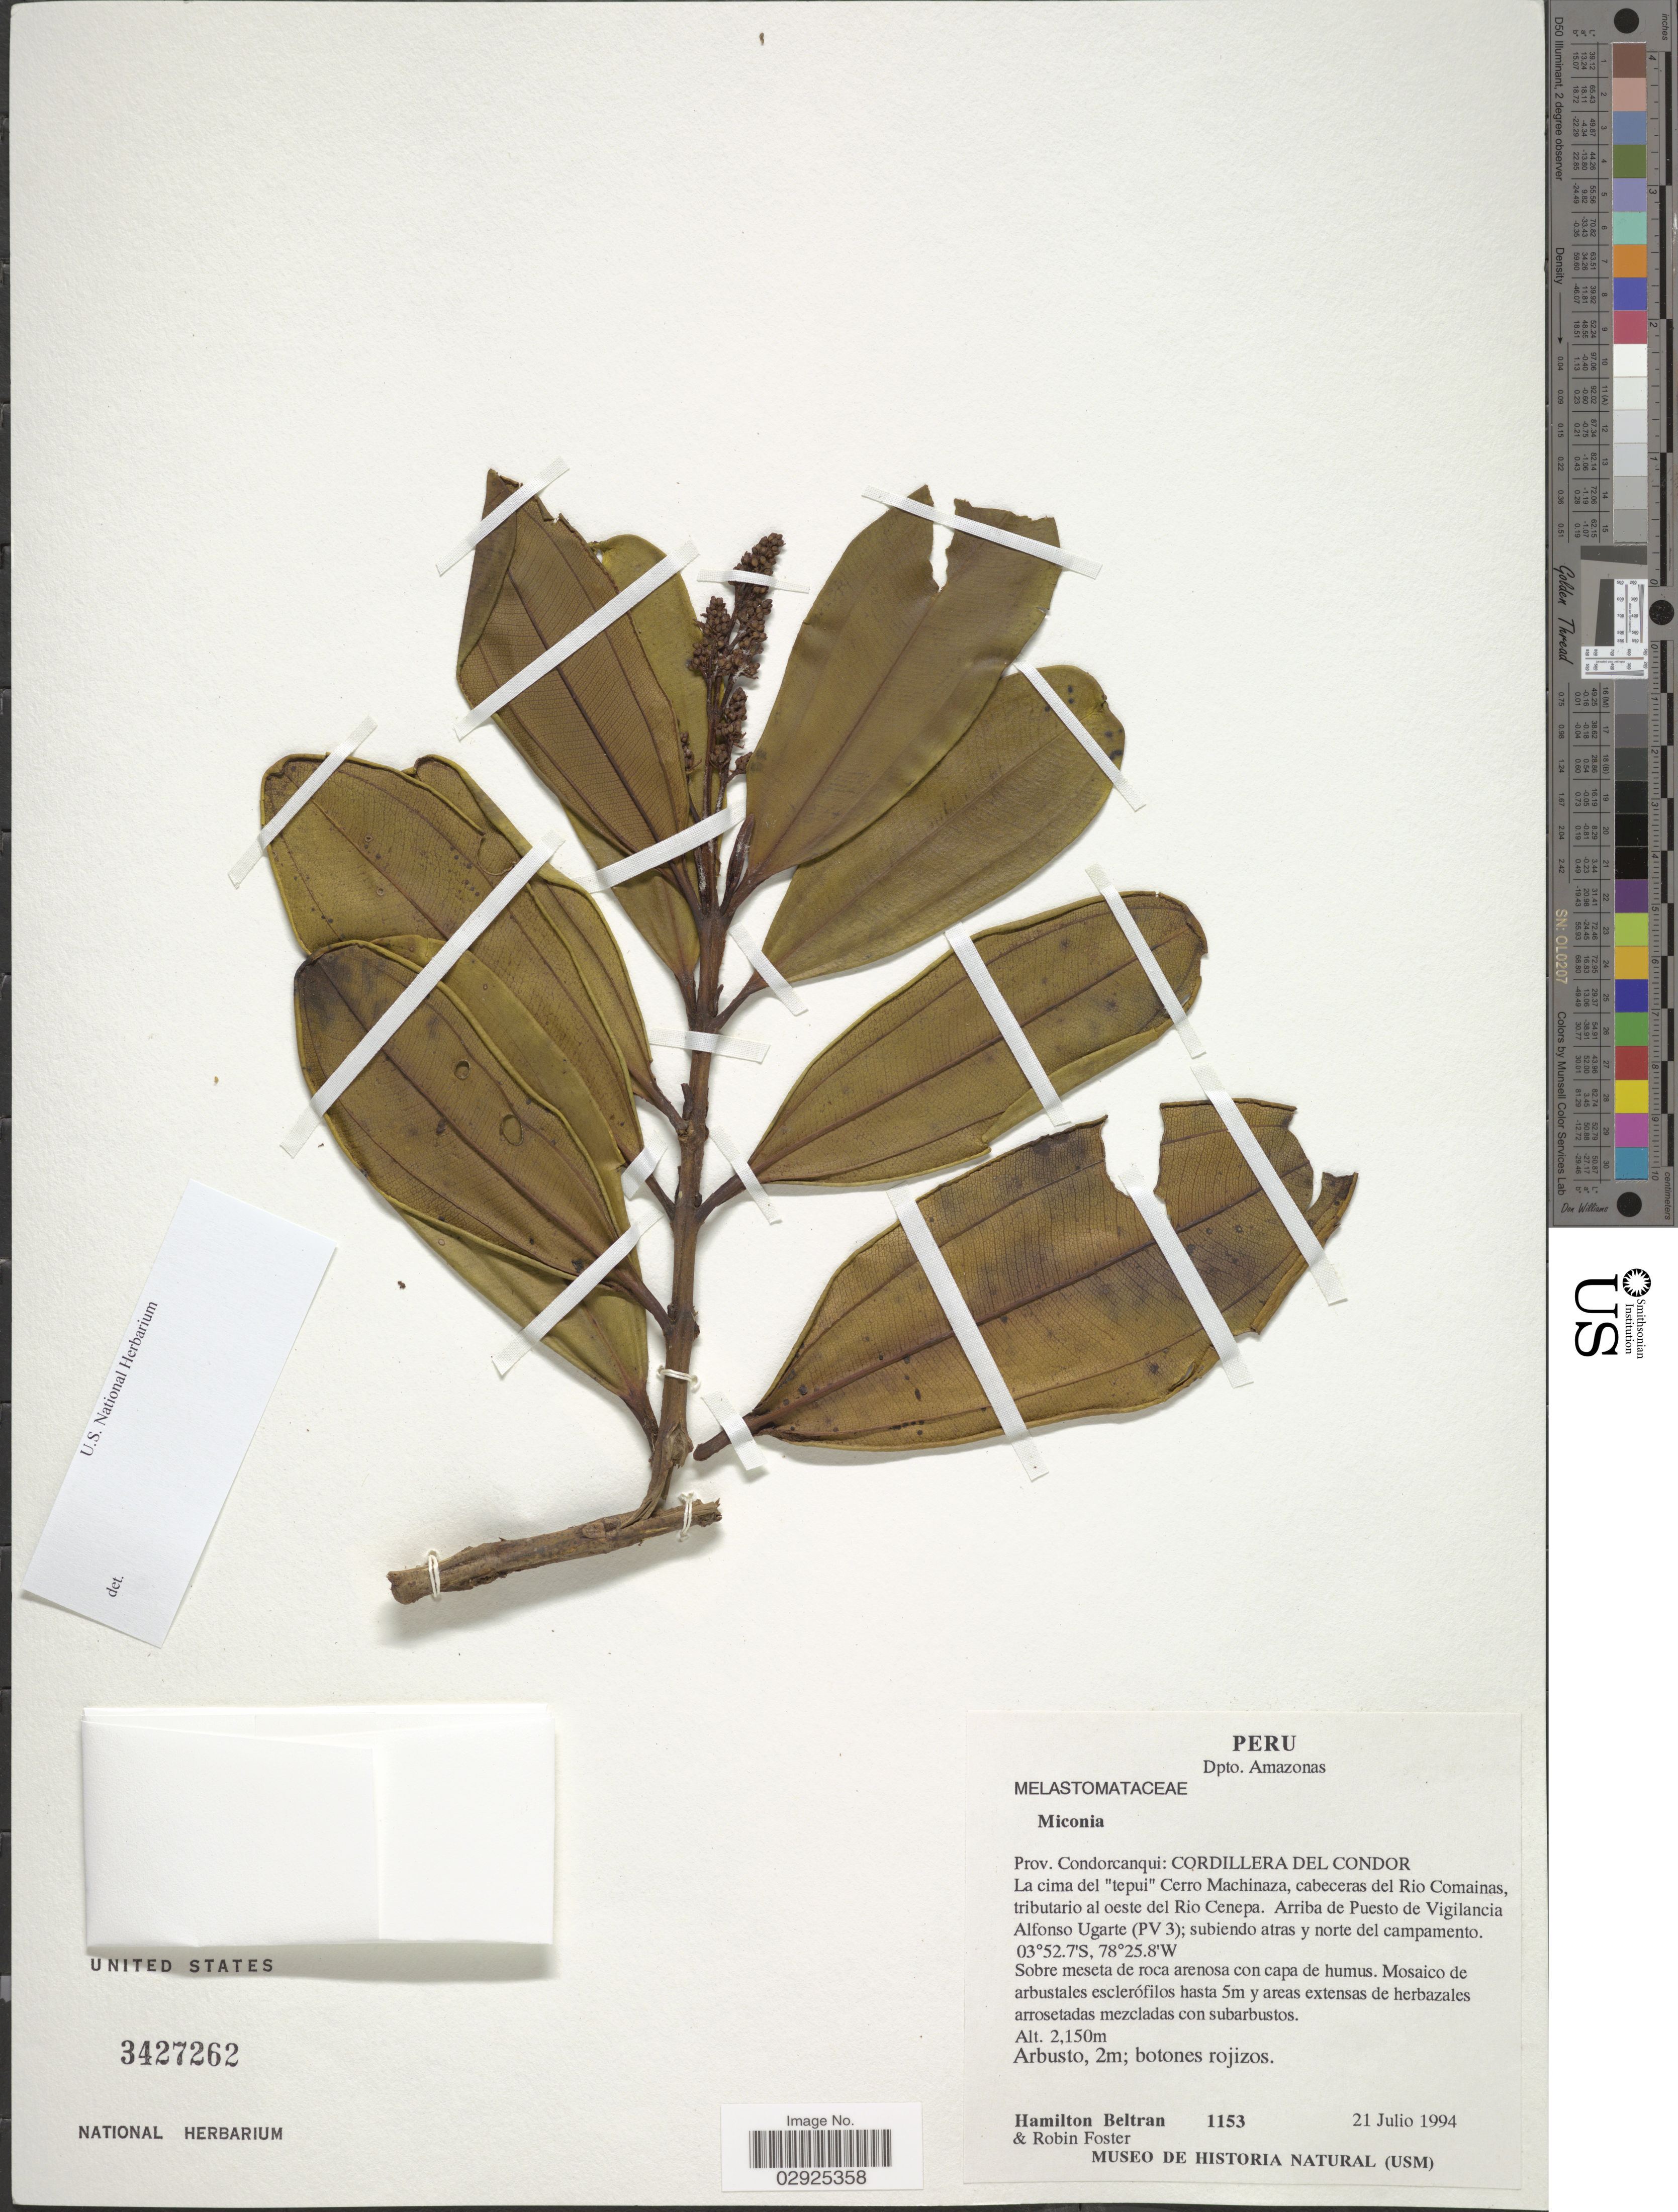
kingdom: Plantae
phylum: Tracheophyta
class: Magnoliopsida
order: Myrtales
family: Melastomataceae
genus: Miconia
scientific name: Miconia complanata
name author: Jan.M. Burke et al.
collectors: H. Beltran & R. B. Foster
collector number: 1153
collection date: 1994-07-21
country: Peru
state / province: Amazonas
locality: Dpto. Amazonas, Prov. Condorcanqui: Cordillera Del Condor, La cima del "tepui" Cerro Machinaza, cabeceras del Rio Comainas, tributario al oeste de Rio Cenepa, Arriba de Puesto de Vigilancia Alfonso Ugarte (PV 3).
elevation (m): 2150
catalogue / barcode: US 3427262